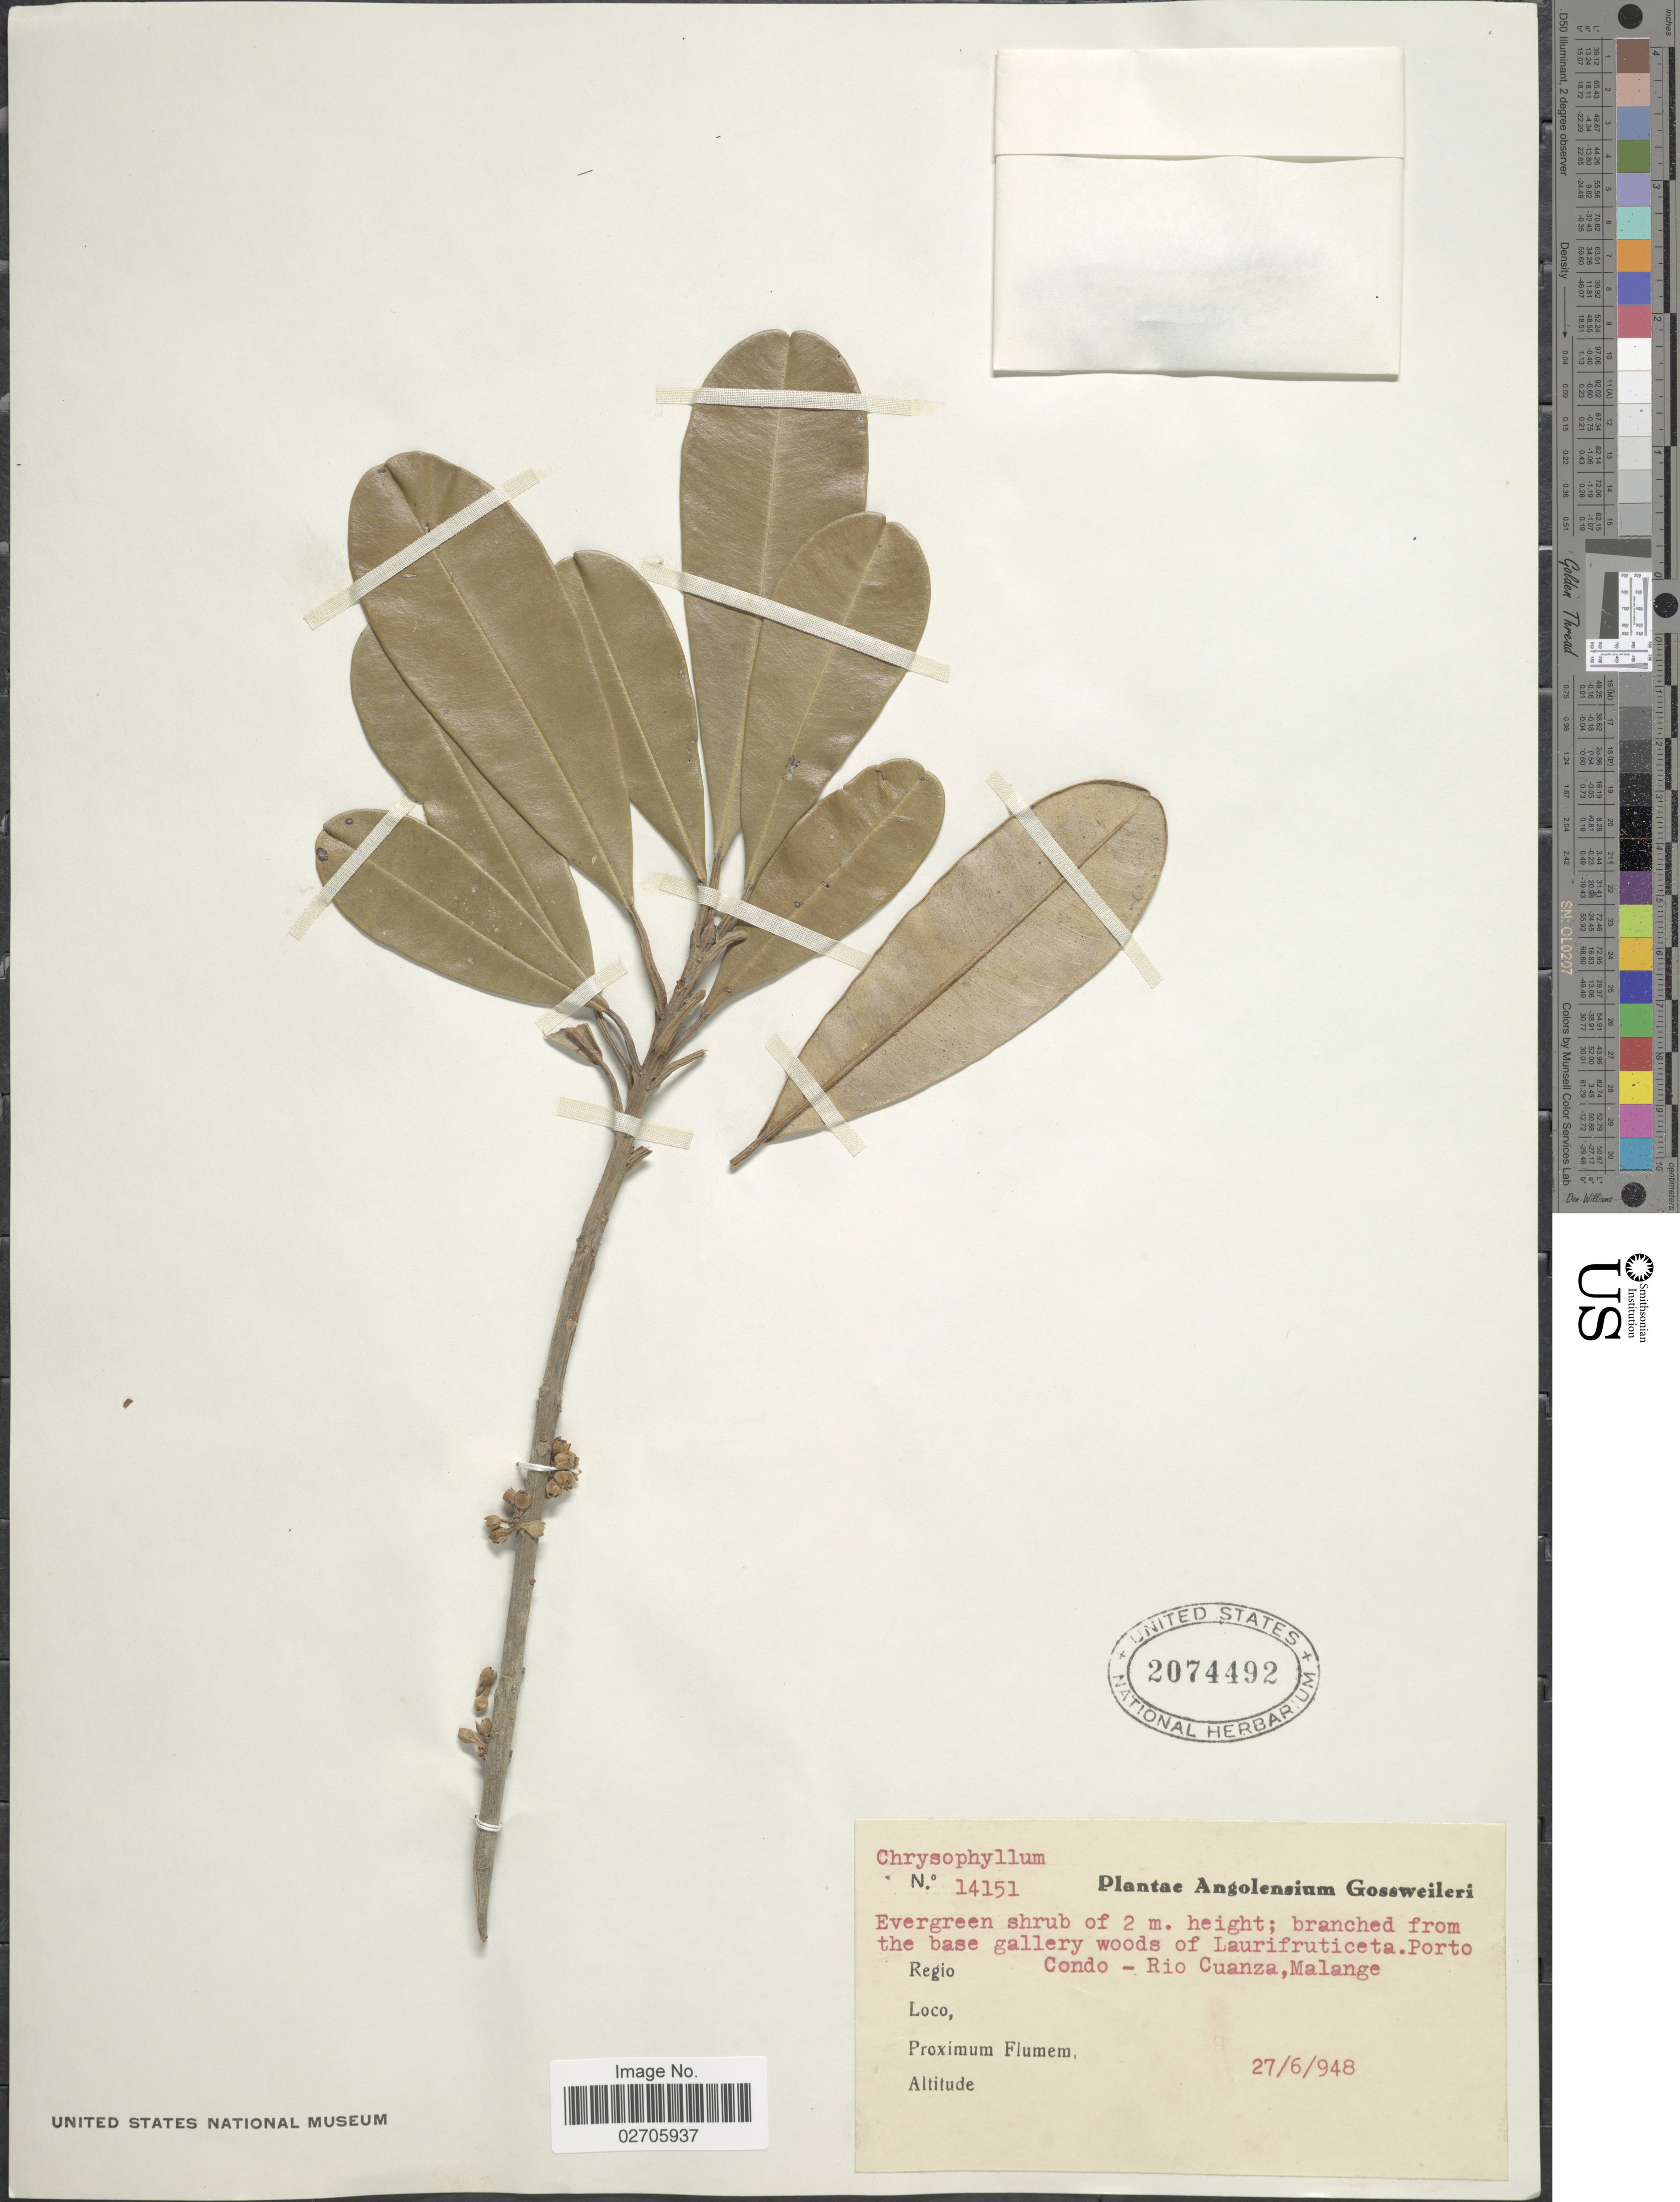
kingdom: Plantae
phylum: Tracheophyta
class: Magnoliopsida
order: Ericales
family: Sapotaceae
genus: Chrysophyllum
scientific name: Chrysophyllum sp.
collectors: -. Gossweiler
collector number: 14151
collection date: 1948-06-27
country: Angola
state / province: Malange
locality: Branched from the base gallery woods of Laurifruticeta. Porto Condo - Rio Cuanza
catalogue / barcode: US 2074492